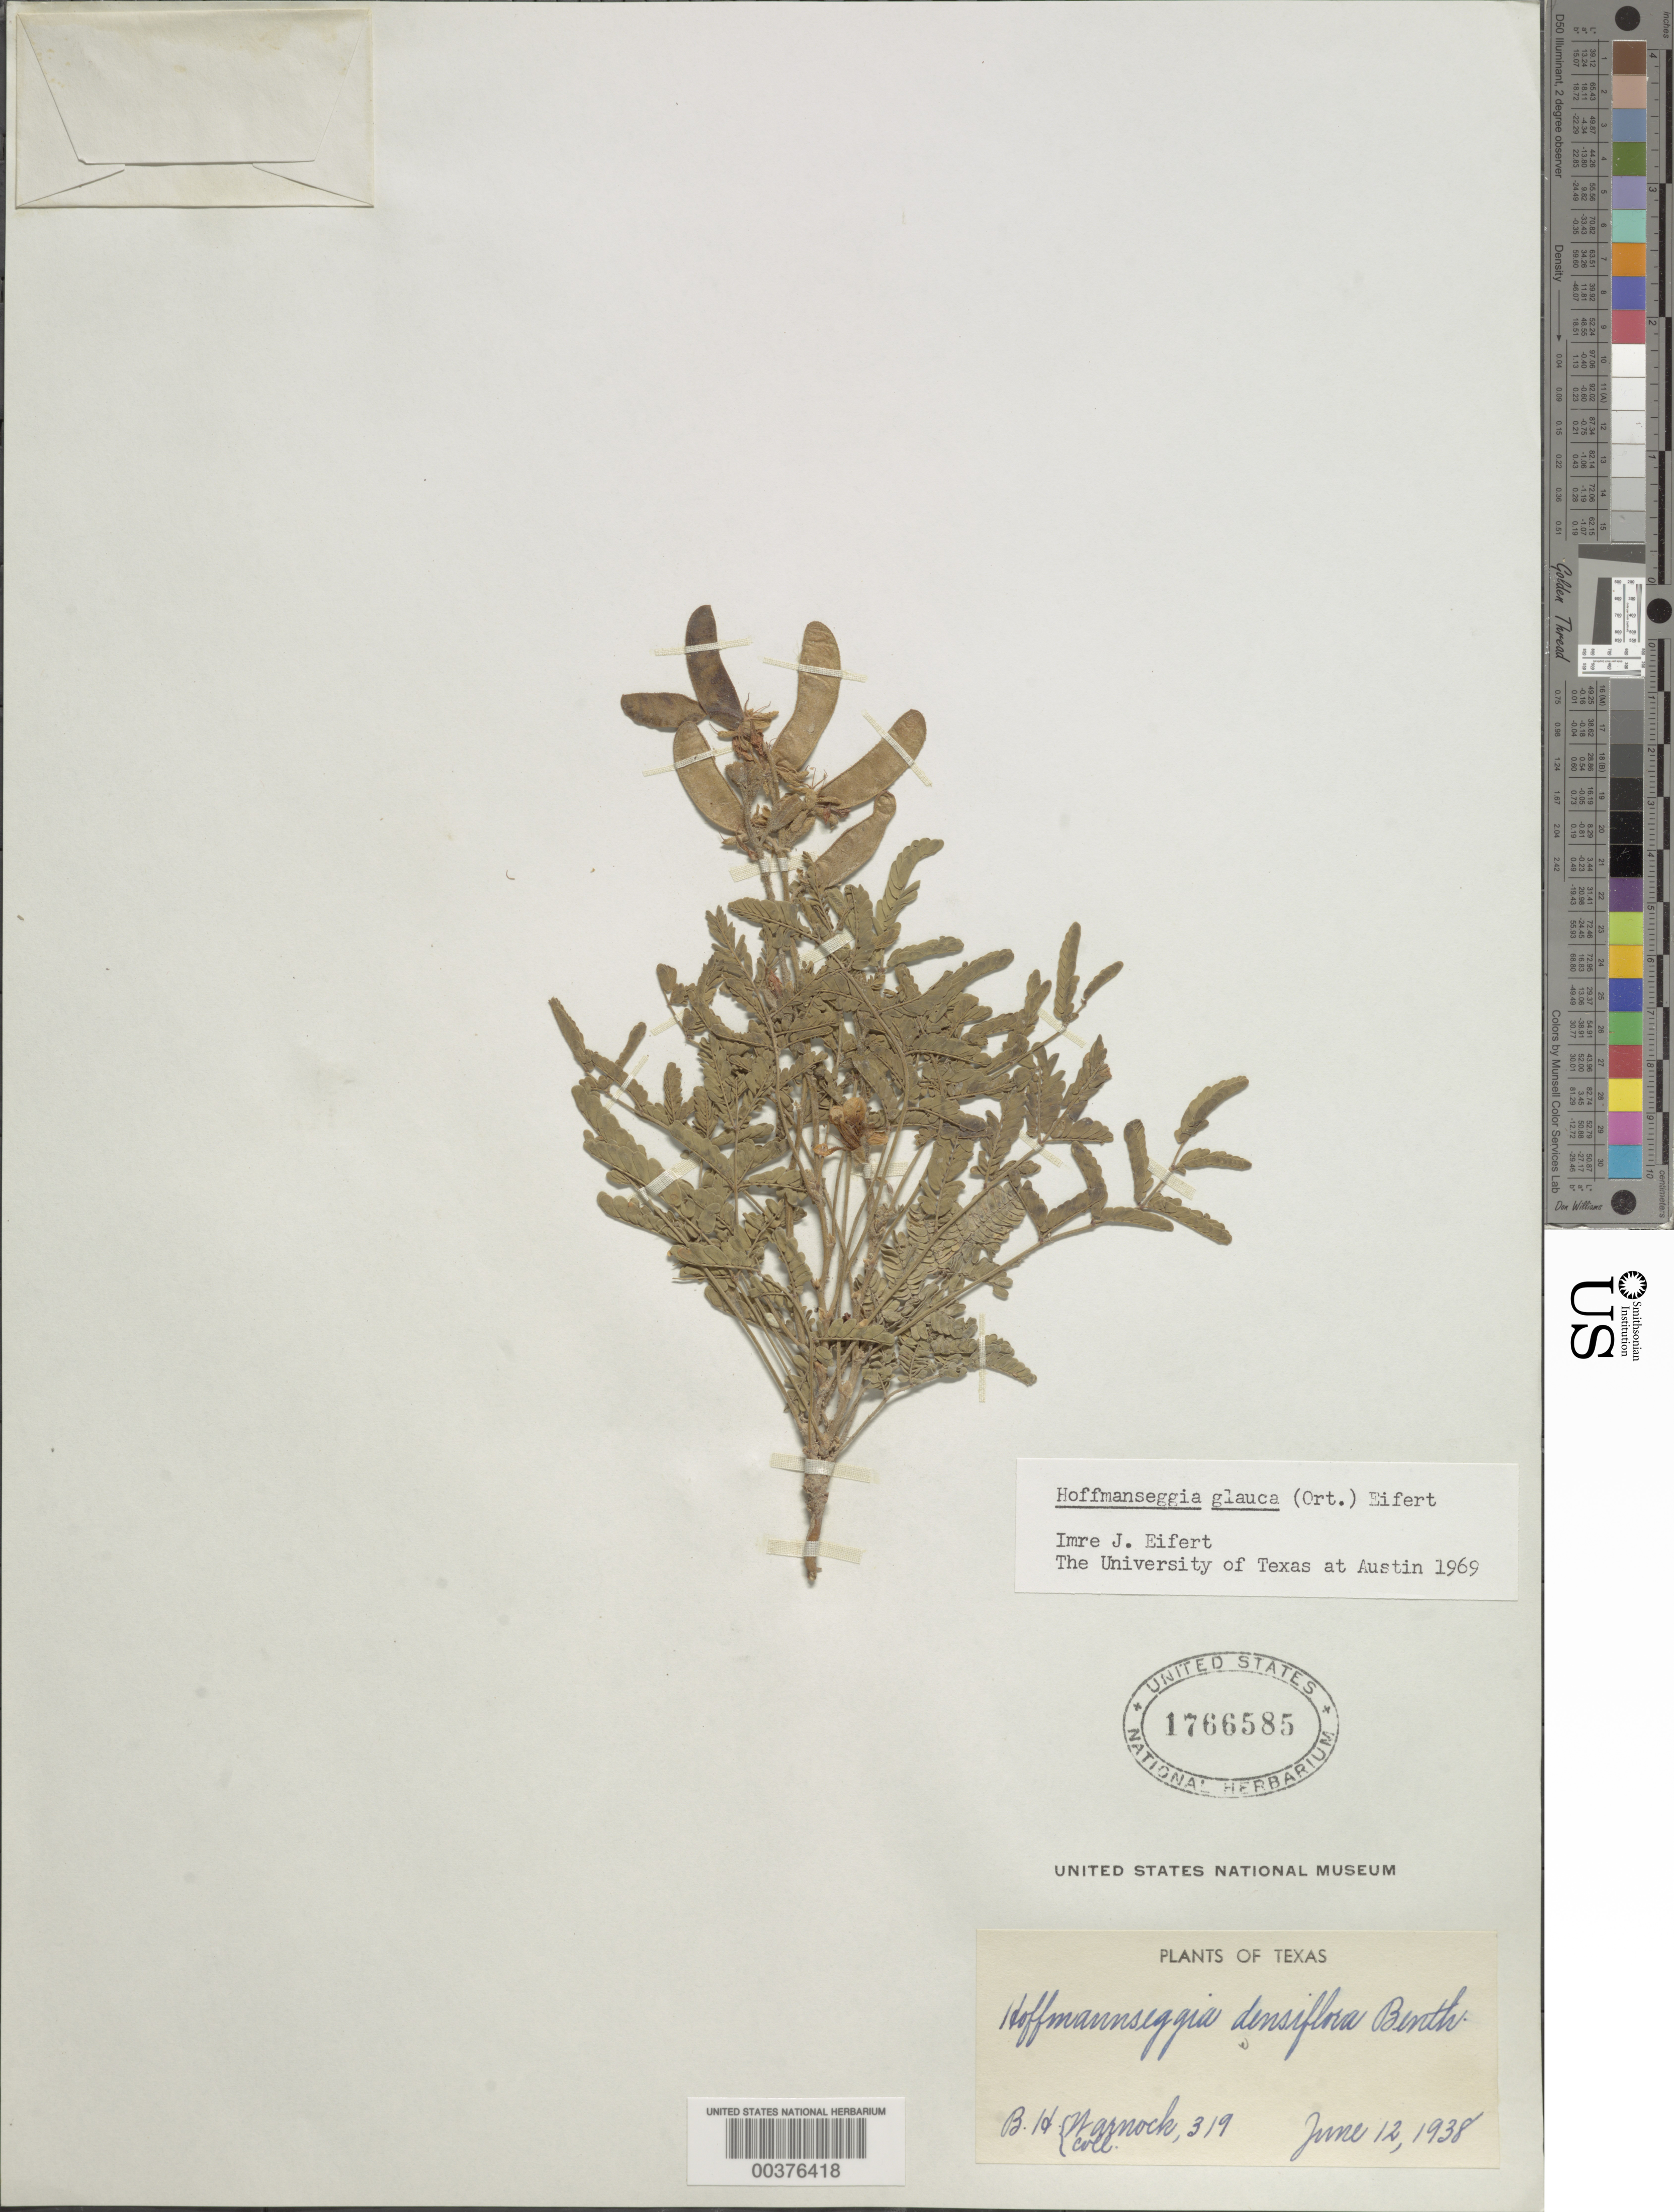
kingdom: Plantae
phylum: Tracheophyta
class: Magnoliopsida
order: Fabales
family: Fabaceae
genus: Hoffmannseggia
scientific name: Hoffmannseggia glauca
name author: (Ortega) Eifert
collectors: B. H. Warnock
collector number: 319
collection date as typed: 12 Jun 1938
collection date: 1938-06-12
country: United States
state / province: Texas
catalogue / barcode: US 1766585